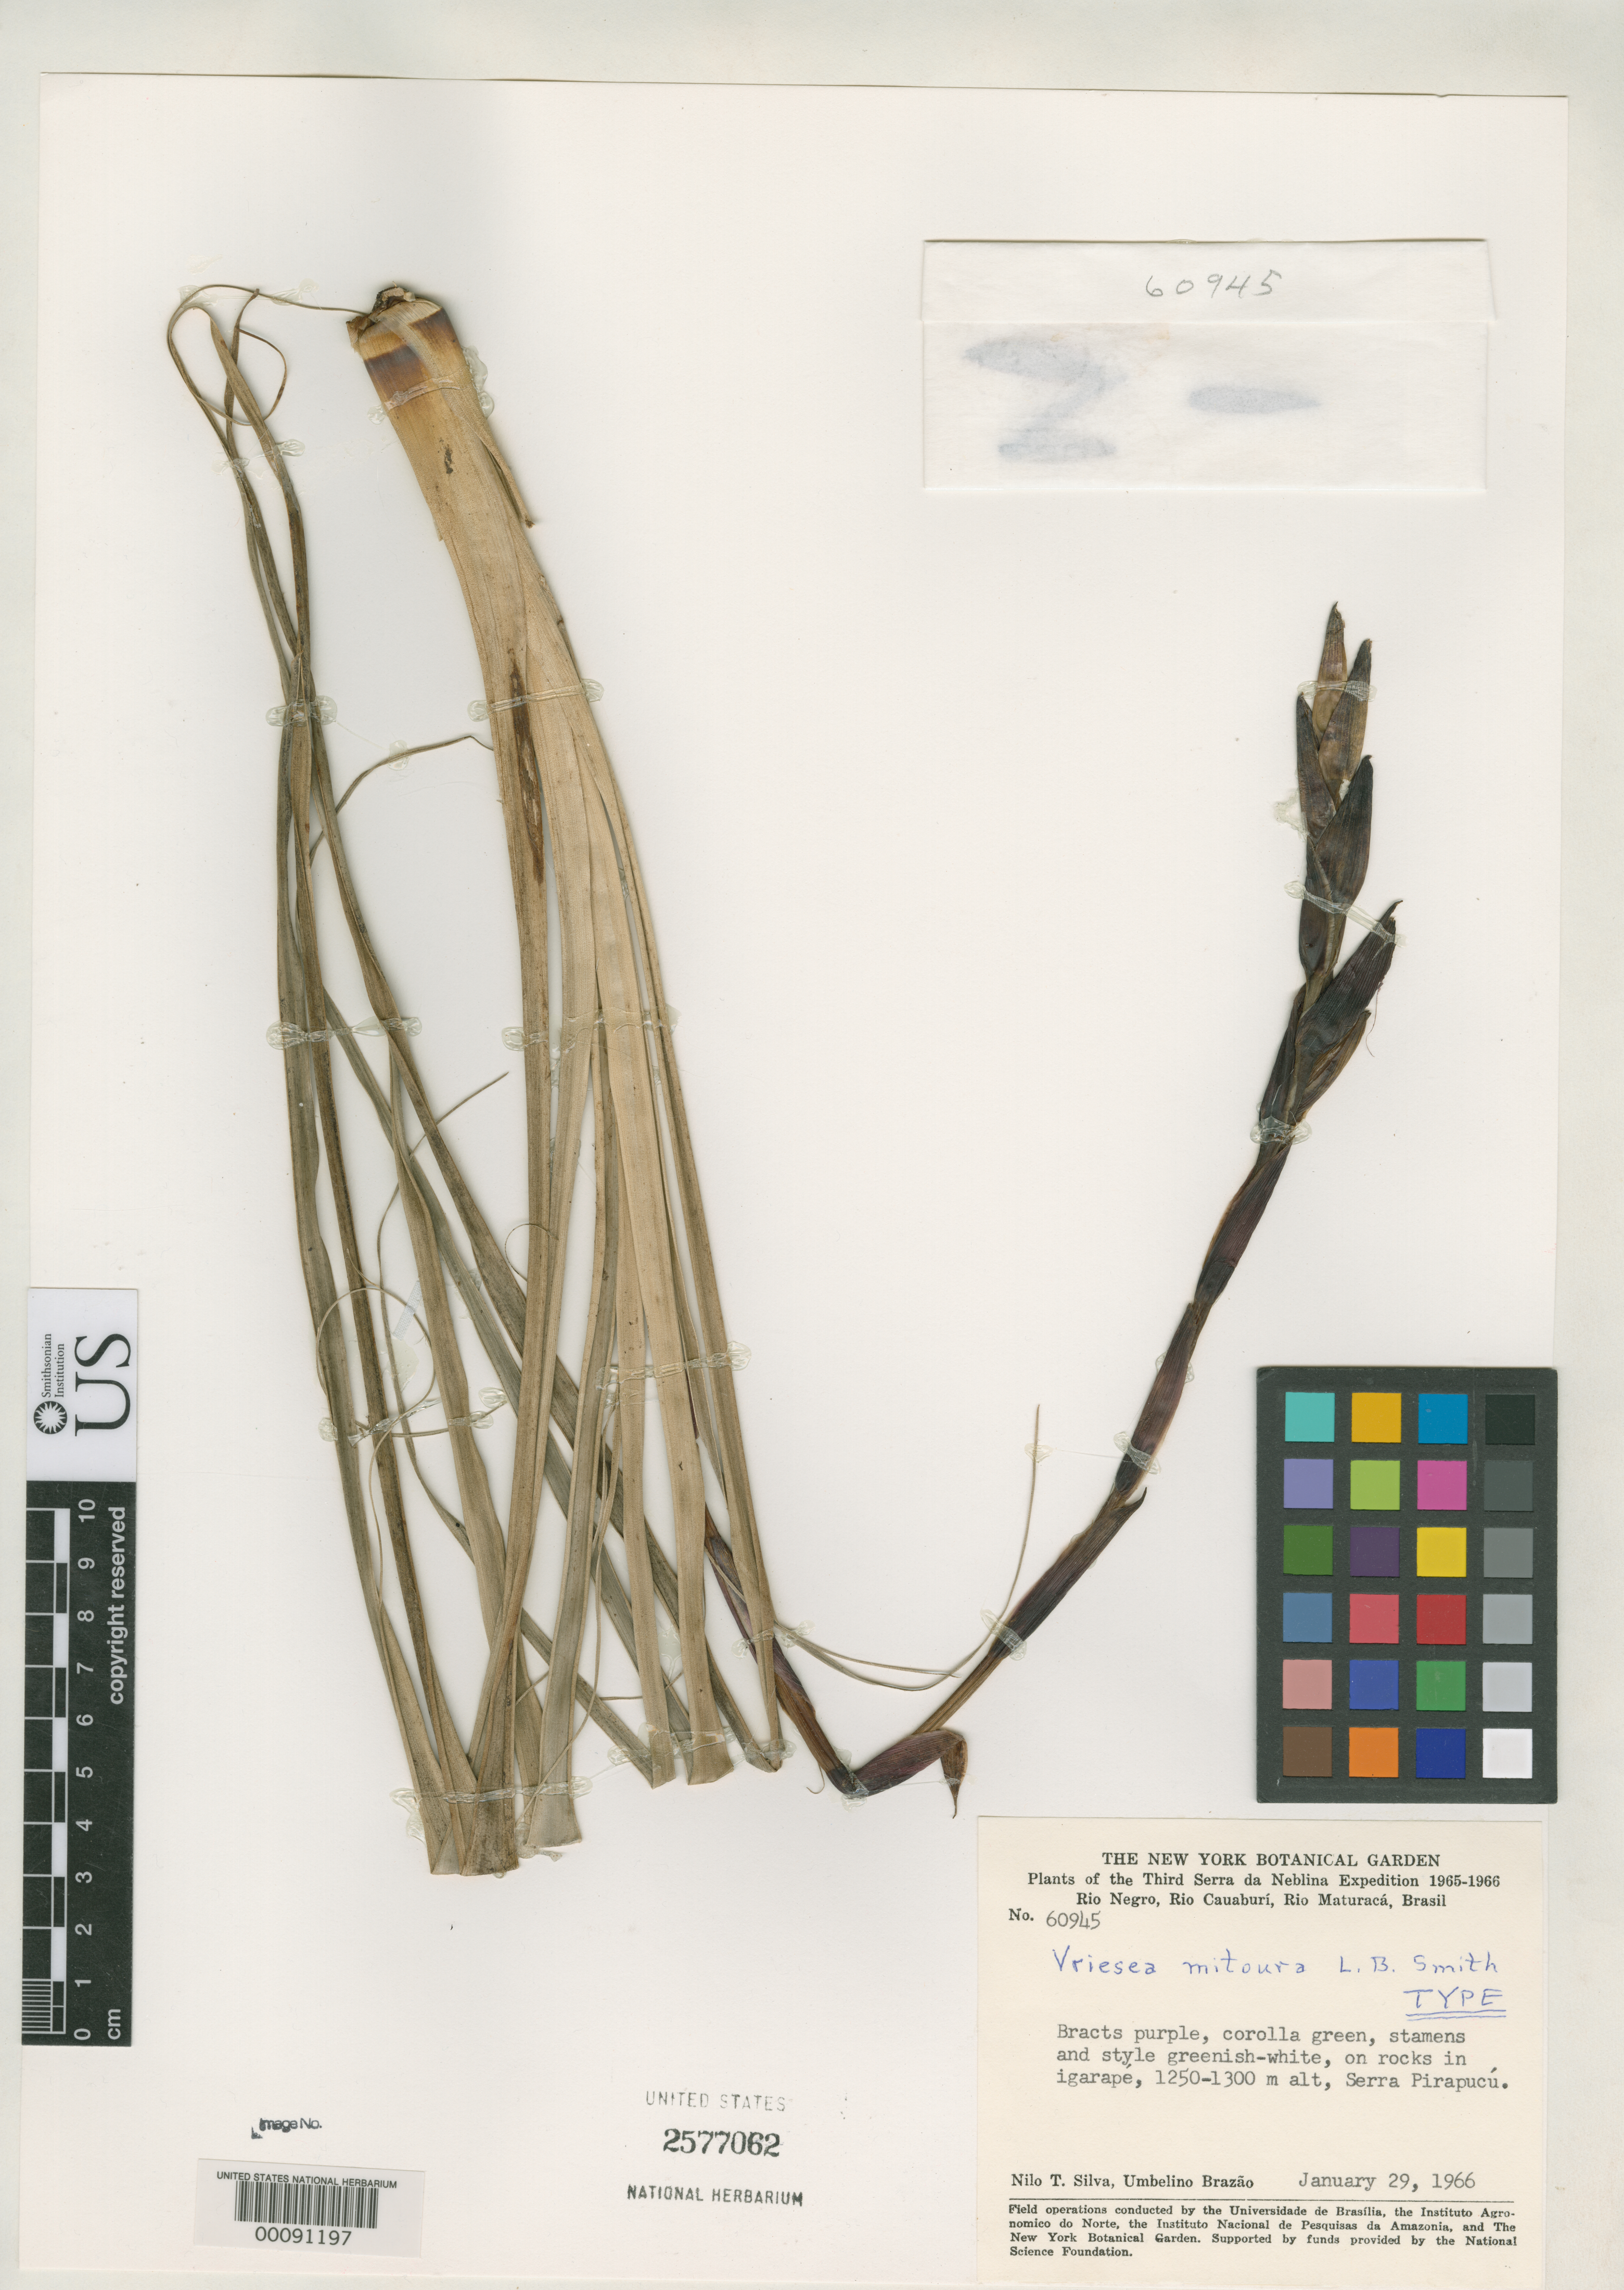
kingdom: Plantae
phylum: Tracheophyta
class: Liliopsida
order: Poales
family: Bromeliaceae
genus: Vriesea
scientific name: Vriesea mitoura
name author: L.B. Sm.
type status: Holotype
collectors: N. T. Silva & U. Brazão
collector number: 60945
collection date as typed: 29 Jan 1966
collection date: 1966-01-29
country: Brazil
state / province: Amazonas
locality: Serra Pirapuci. Rios Maturaca, Cauaburi and Negro.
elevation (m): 1250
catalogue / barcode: US 2577062